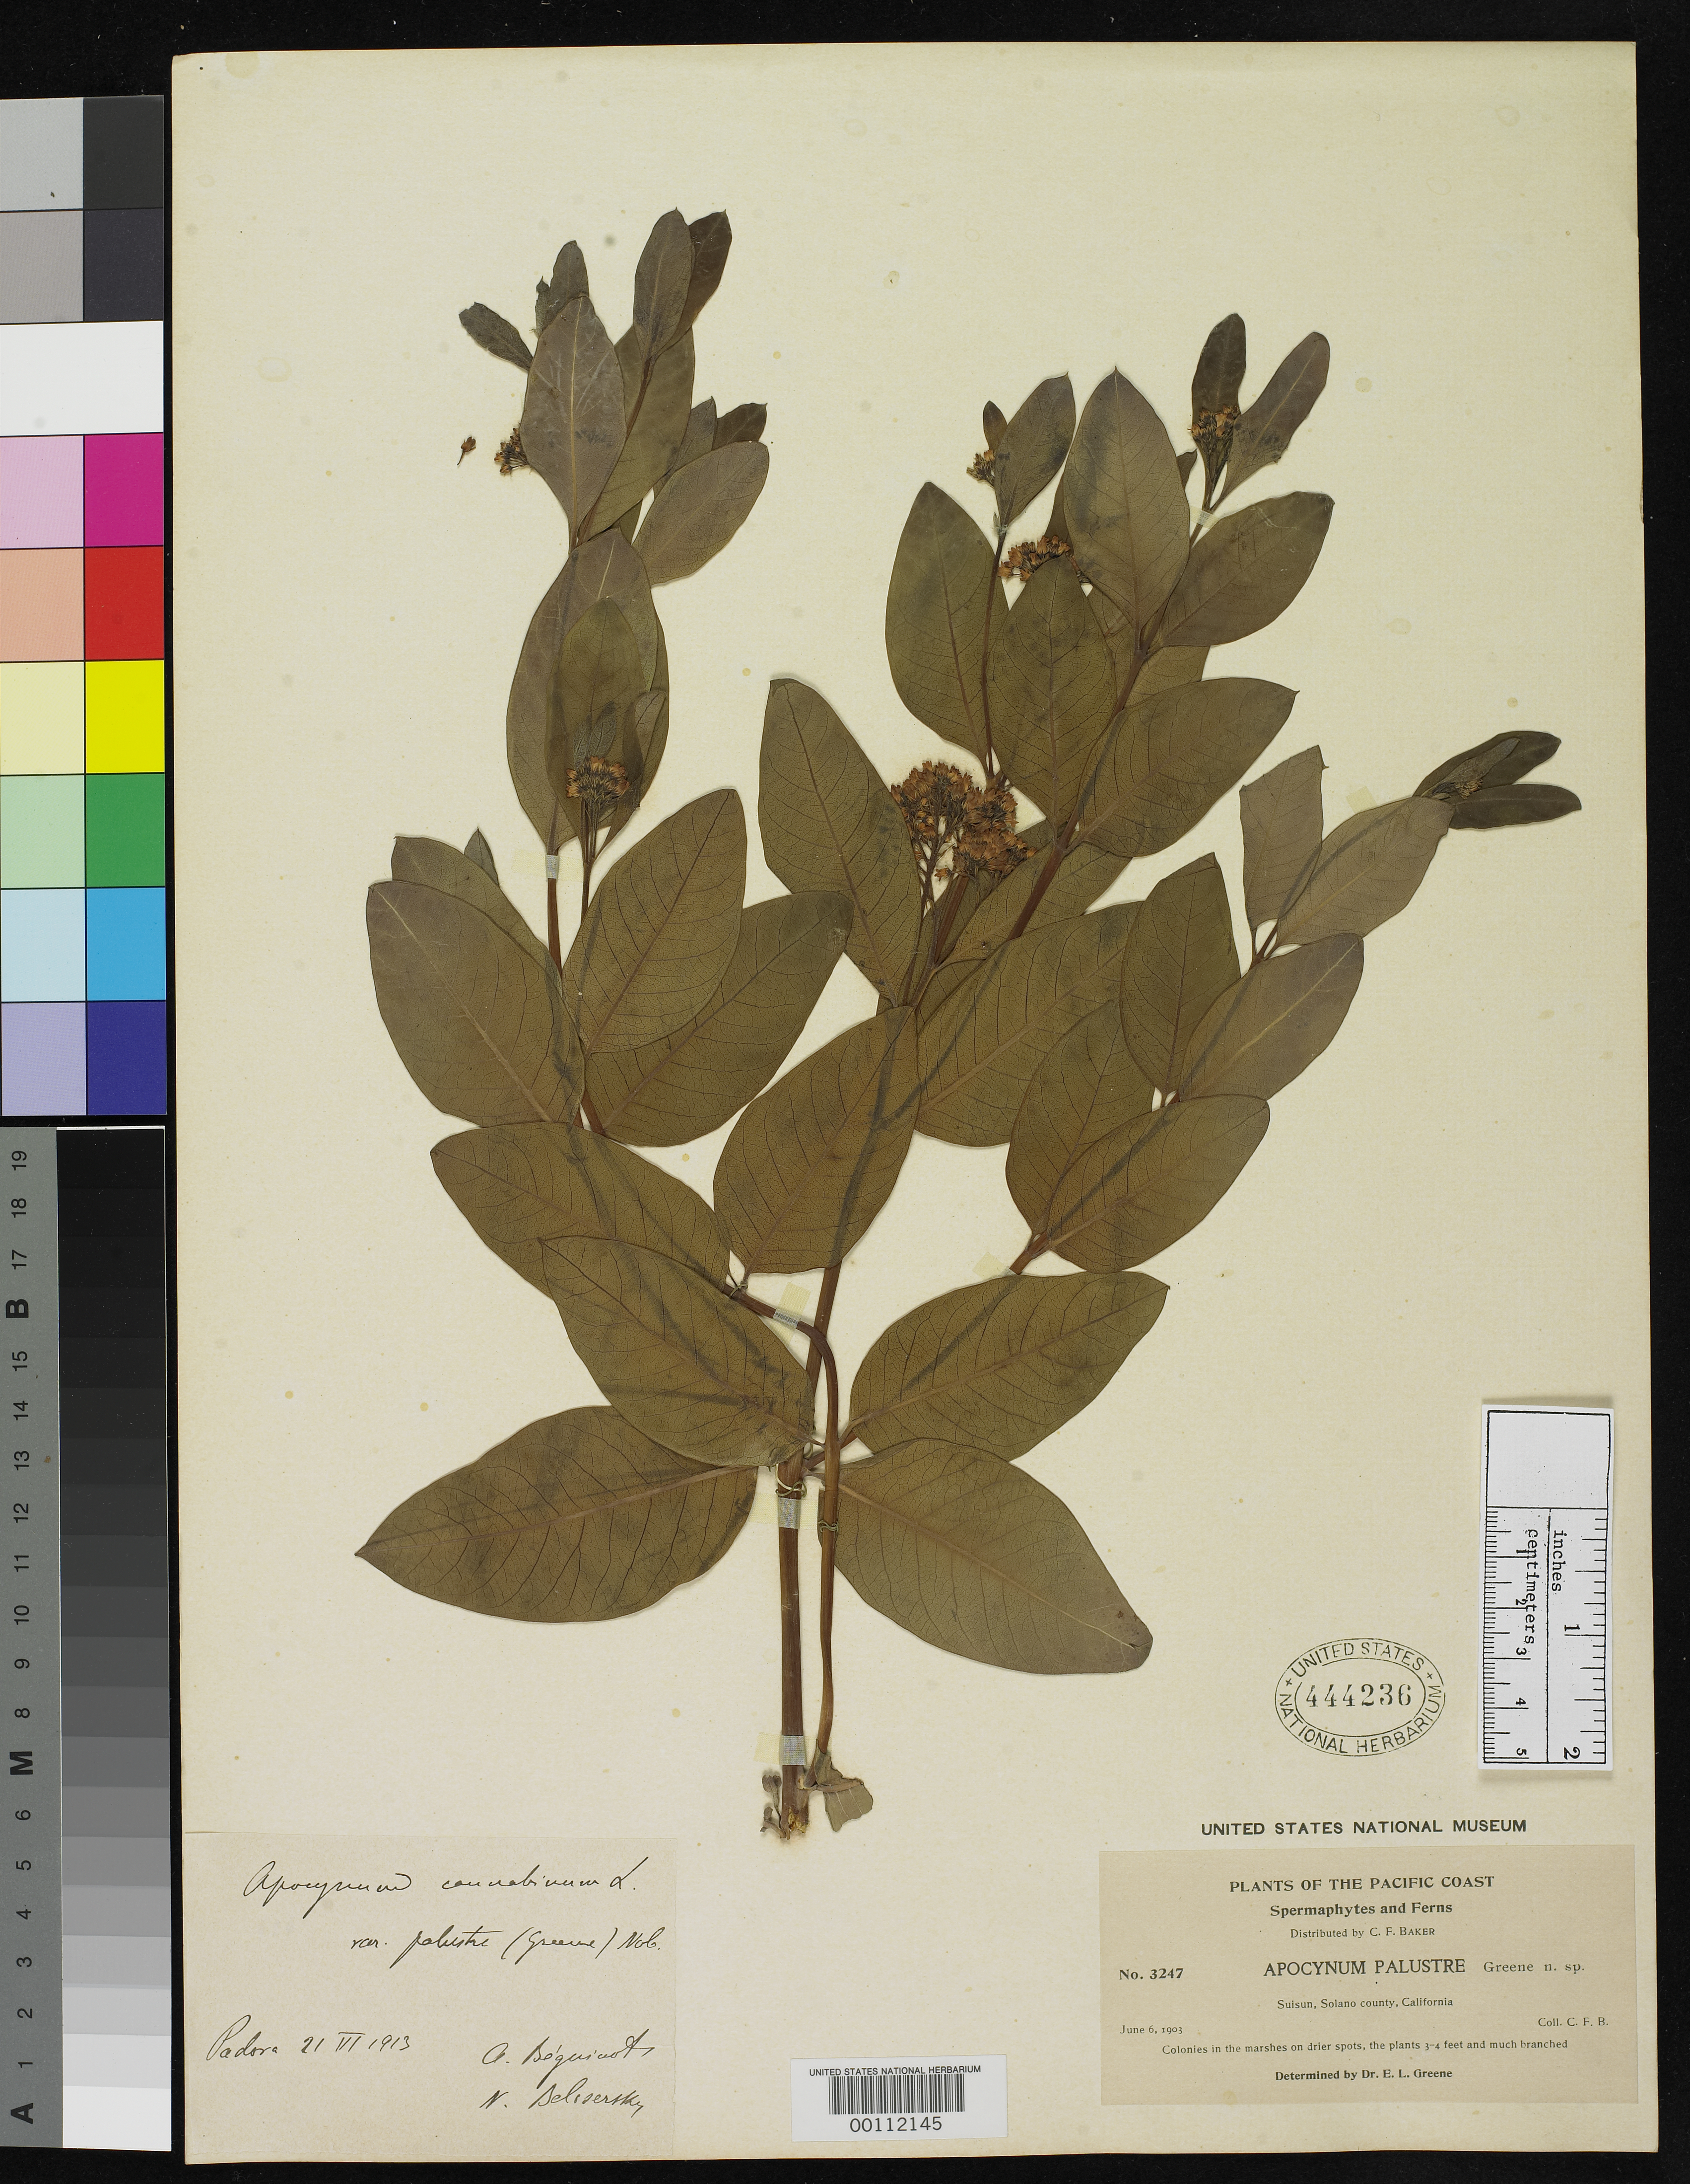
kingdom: Plantae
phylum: Tracheophyta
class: Magnoliopsida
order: Gentianales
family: Apocynaceae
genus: Apocynum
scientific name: Apocynum palustre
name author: Greene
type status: Isotype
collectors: C. F. Baker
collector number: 3247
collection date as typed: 06 Jun 1903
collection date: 1903-06-06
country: United States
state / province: California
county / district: Contra Costa / Solano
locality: Suisun Bay.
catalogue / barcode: US 444236